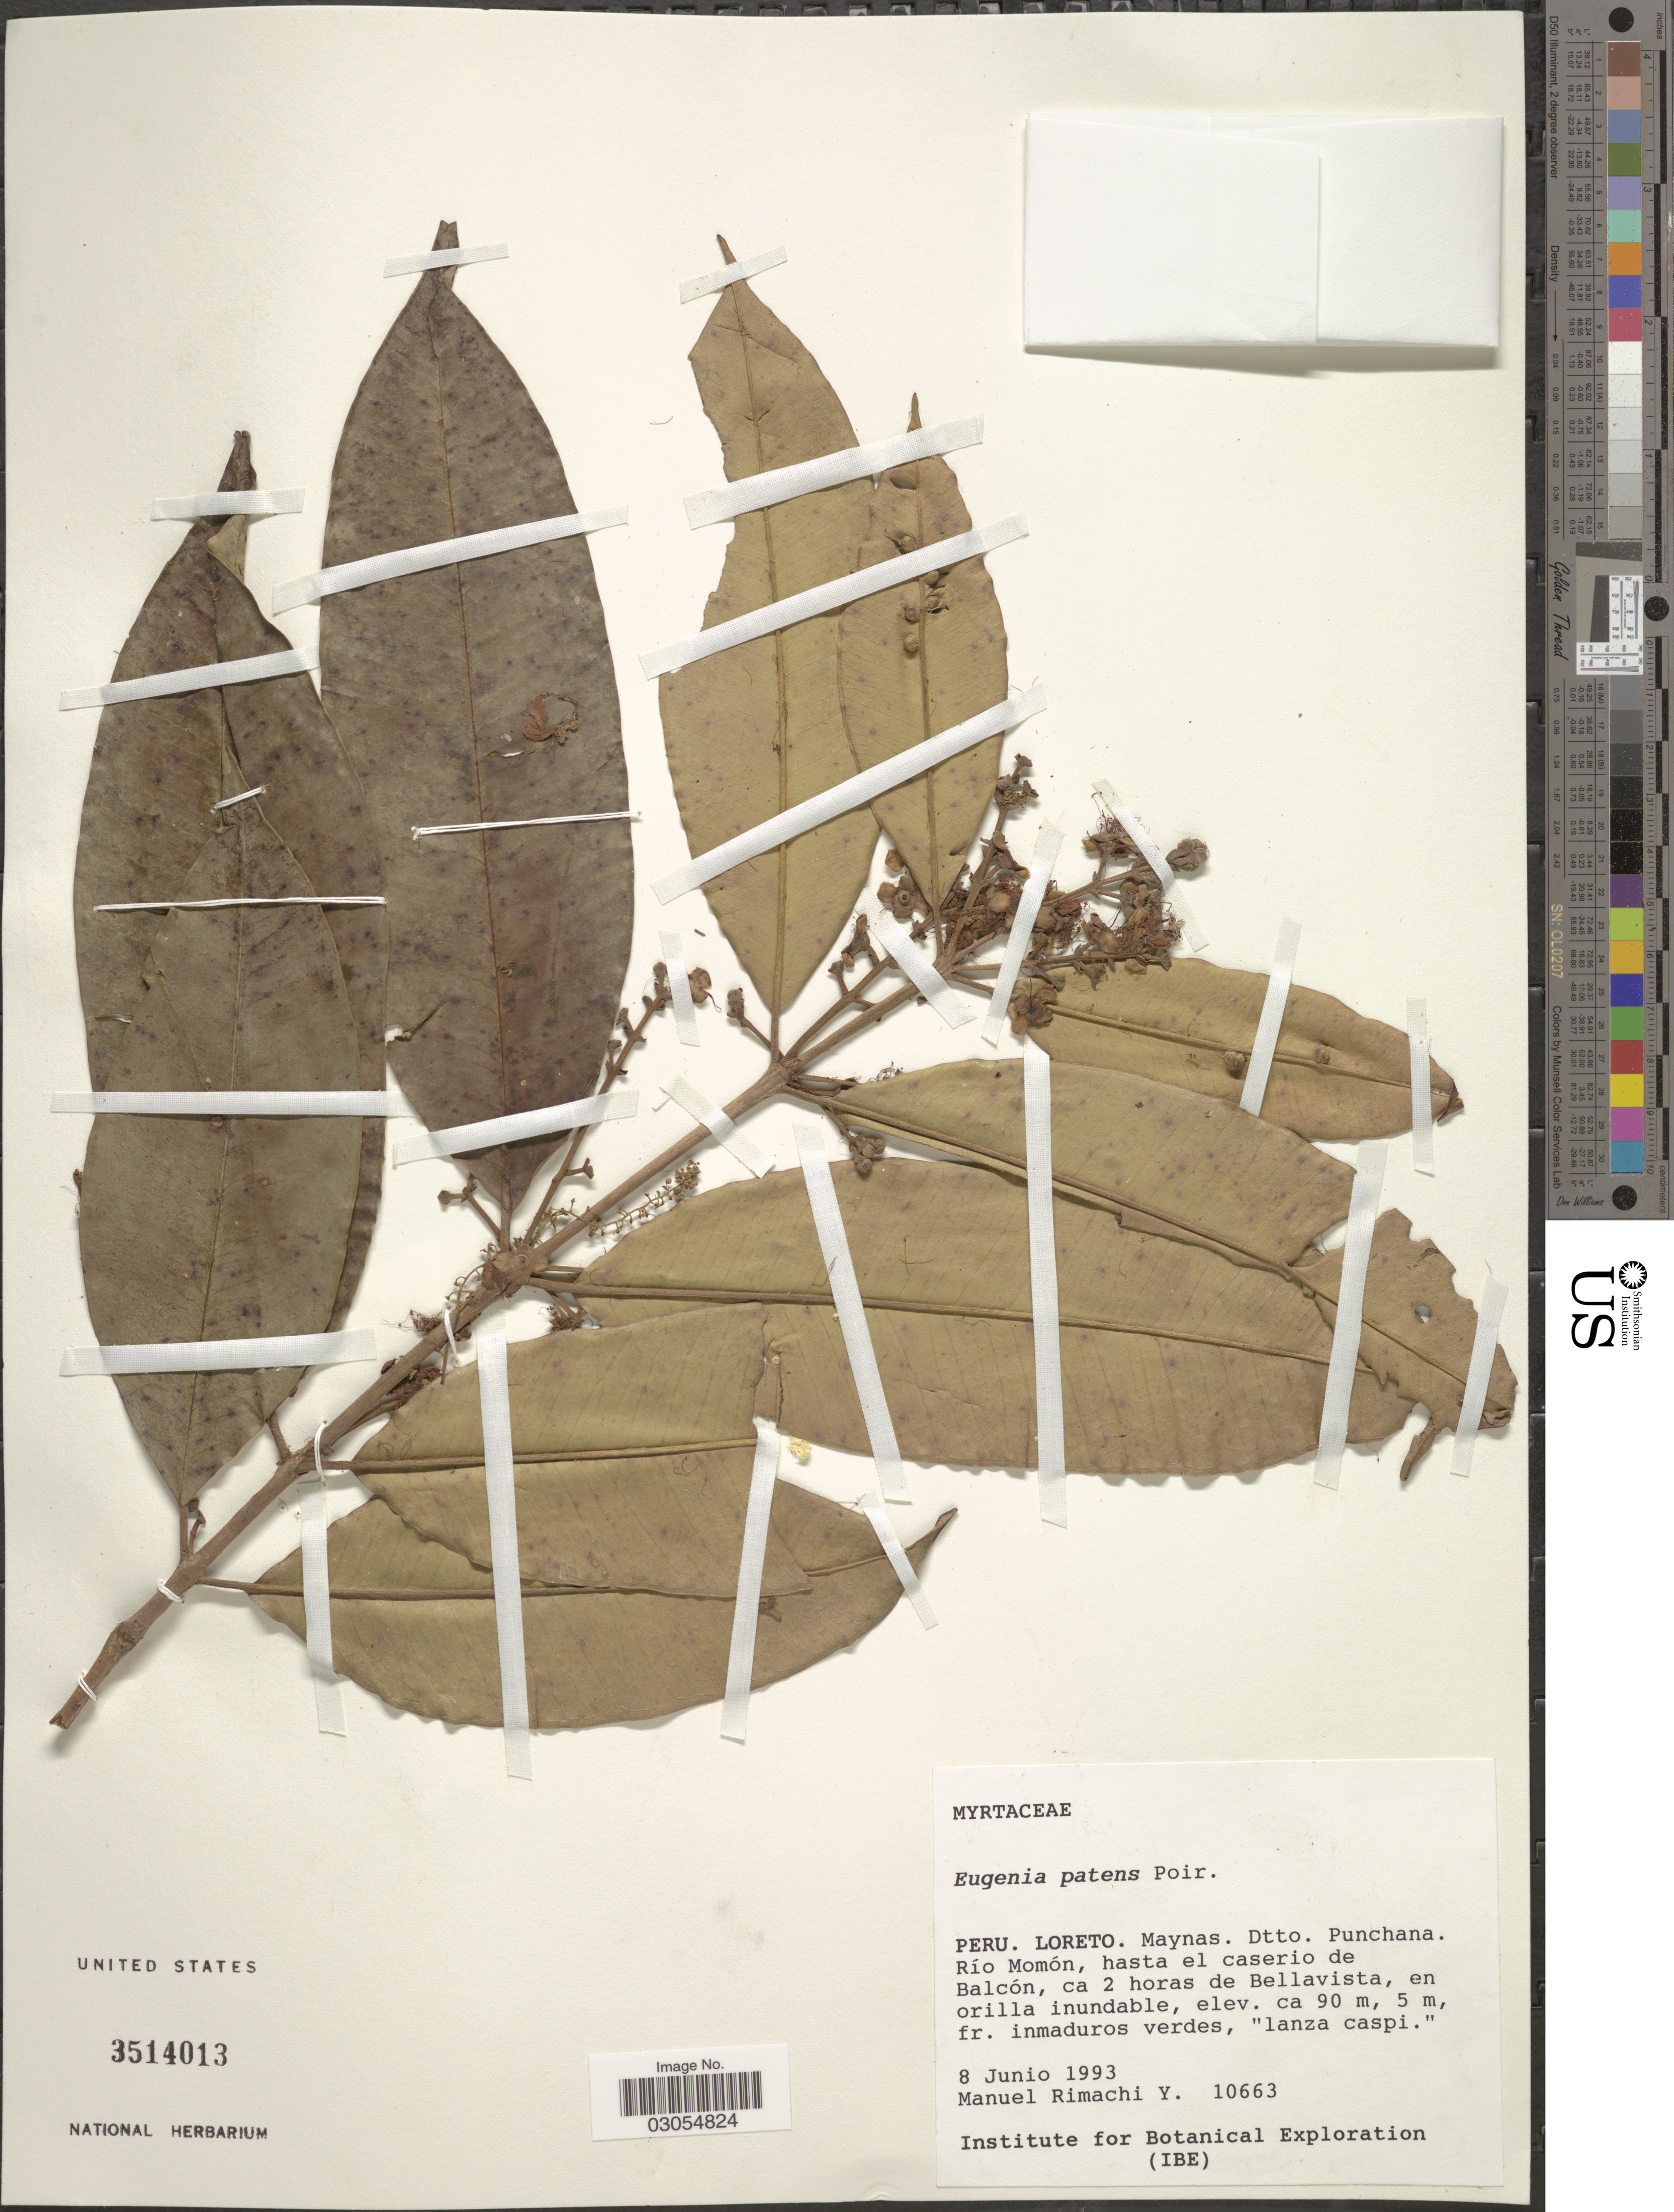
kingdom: Plantae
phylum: Tracheophyta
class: Magnoliopsida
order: Myrtales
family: Myrtaceae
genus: Eugenia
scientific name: Eugenia polystachya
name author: Rich.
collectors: M. Rimachi Y.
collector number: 10663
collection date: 1993-06-08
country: Peru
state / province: Loreto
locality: Maynas. Dtto. Punchana. Río Momón, hasta el caserio de Balcón, ca 2 horas de Bellavista.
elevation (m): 90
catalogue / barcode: US 3514013